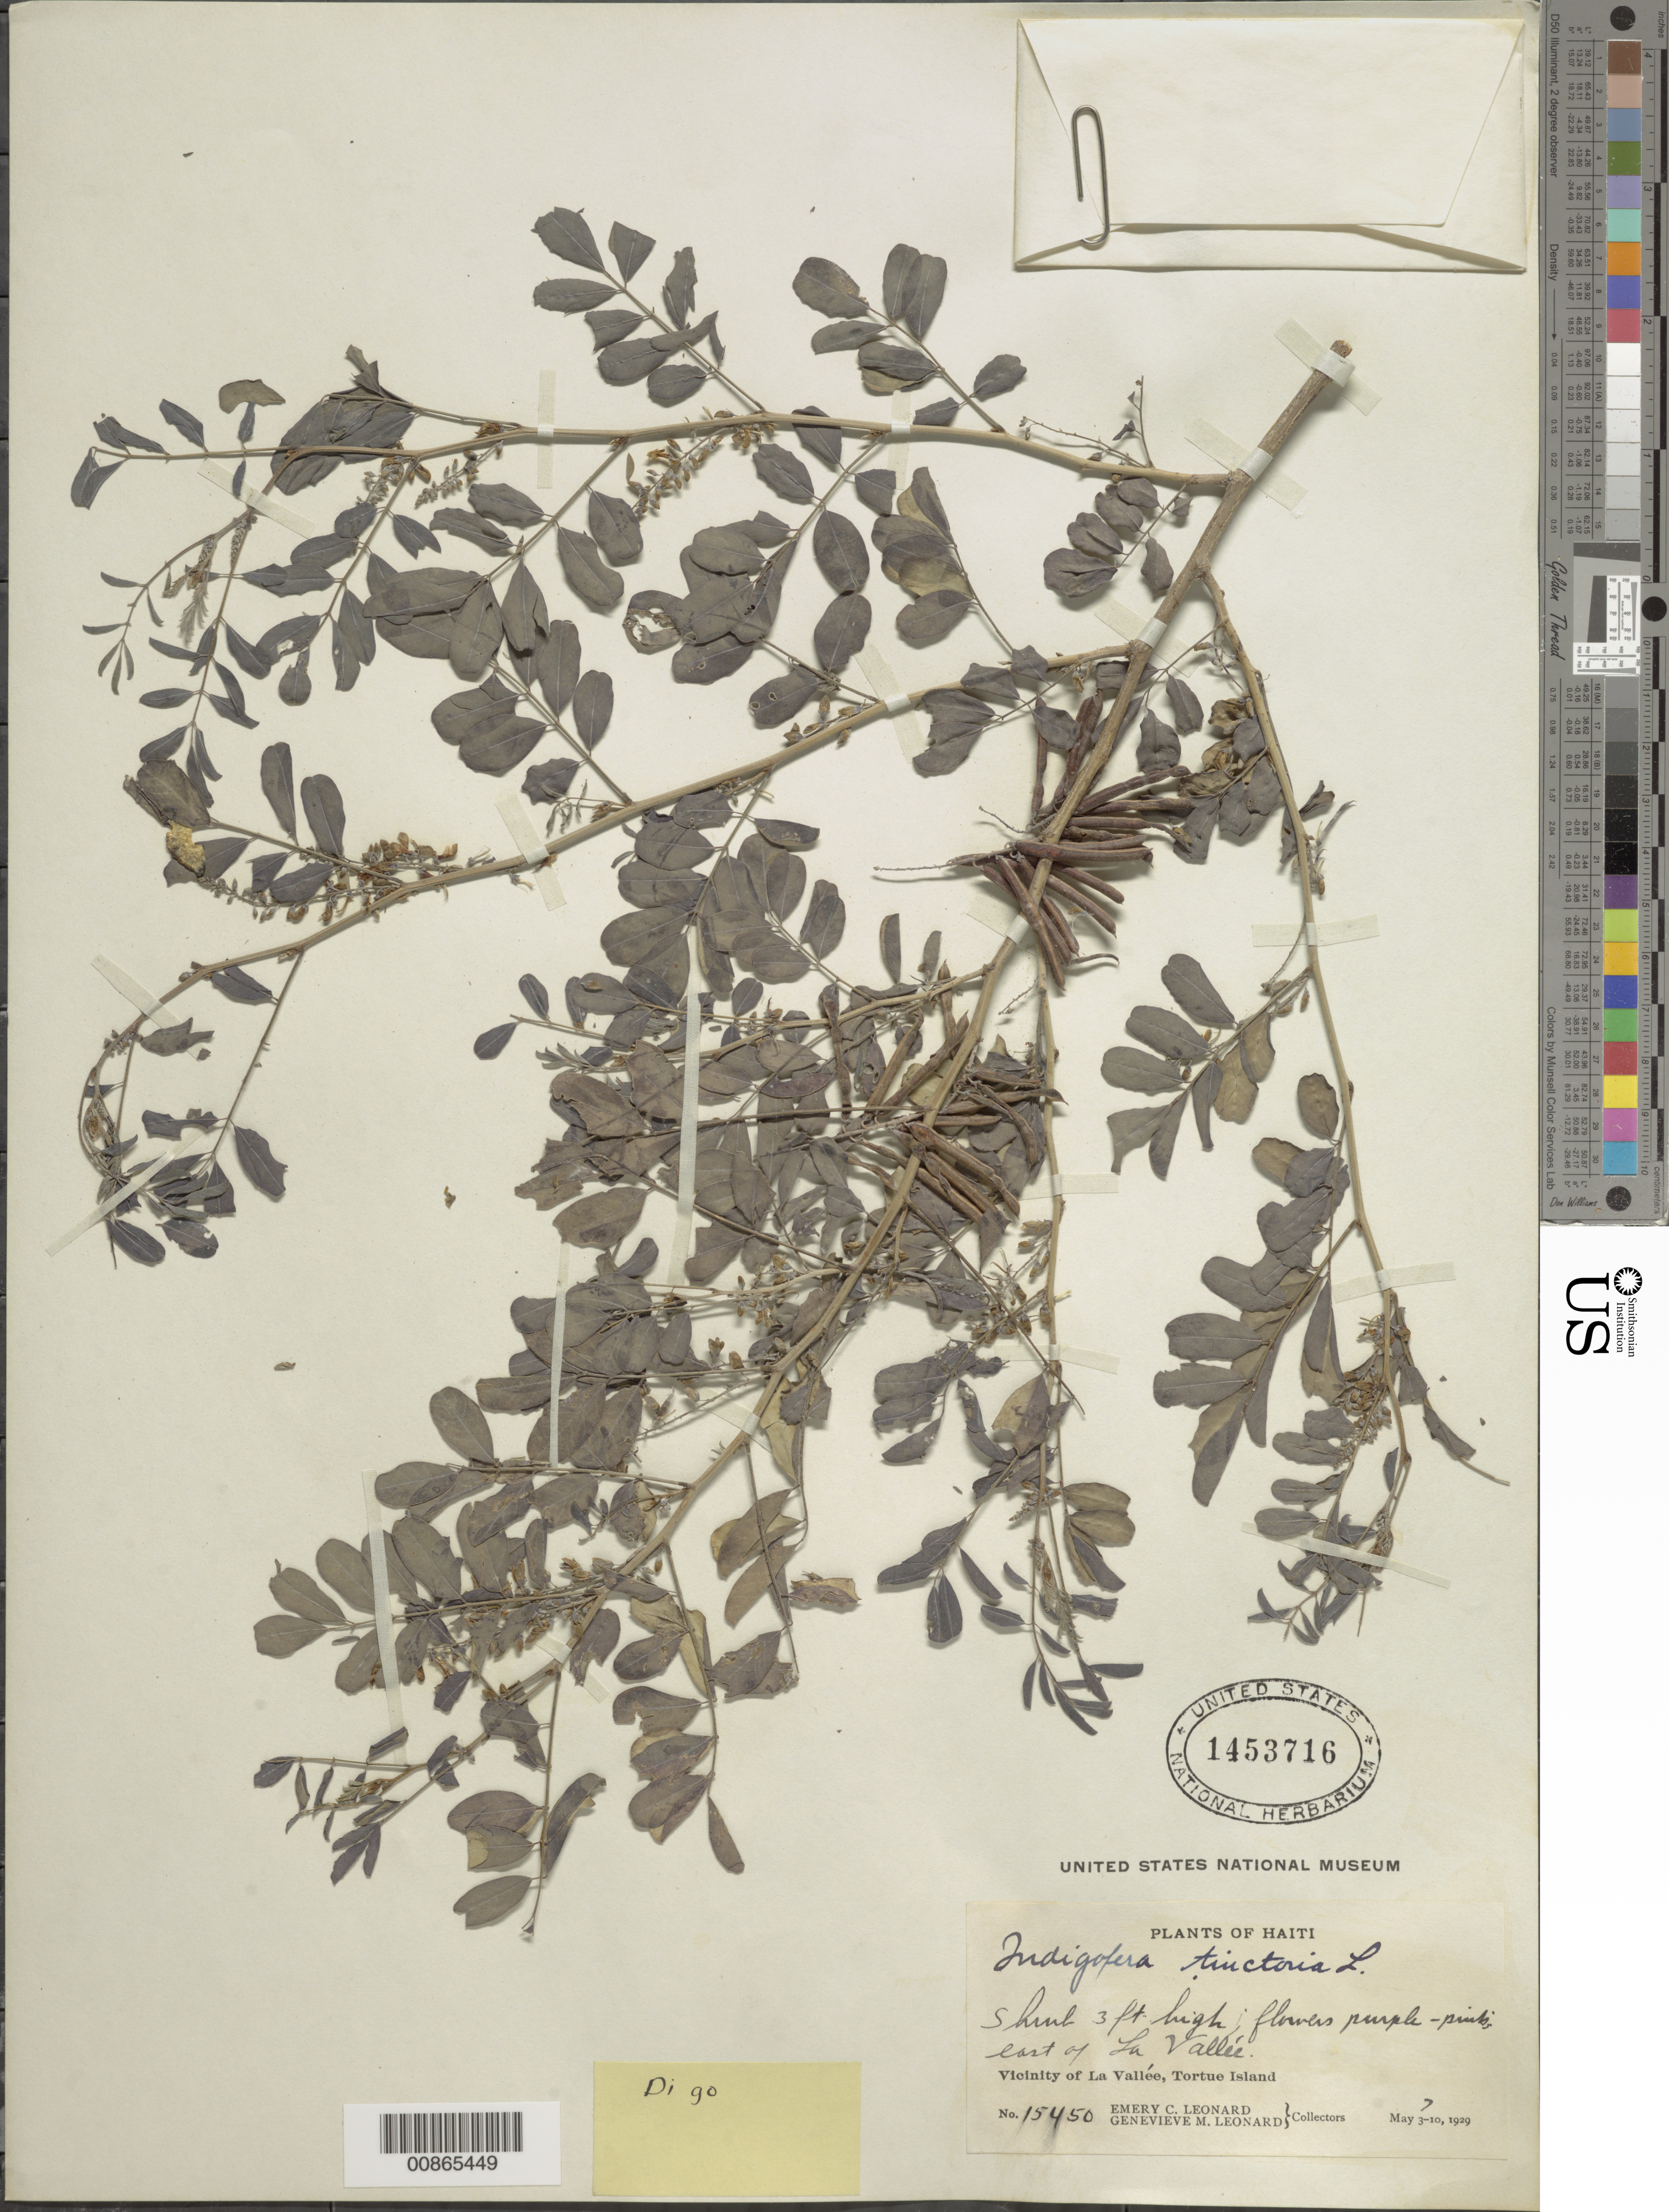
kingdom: Plantae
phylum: Tracheophyta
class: Magnoliopsida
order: Fabales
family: Fabaceae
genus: Indigofera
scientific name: Indigofera tinctoria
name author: L.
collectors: E. C. Leonard & G. M. Leonard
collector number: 15450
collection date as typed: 07 May 1929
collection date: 1929-05-07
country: Haiti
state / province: Nord-Óuest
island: Île de la Tortue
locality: East of La Vallée, Tortue Island.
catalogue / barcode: US 1453716